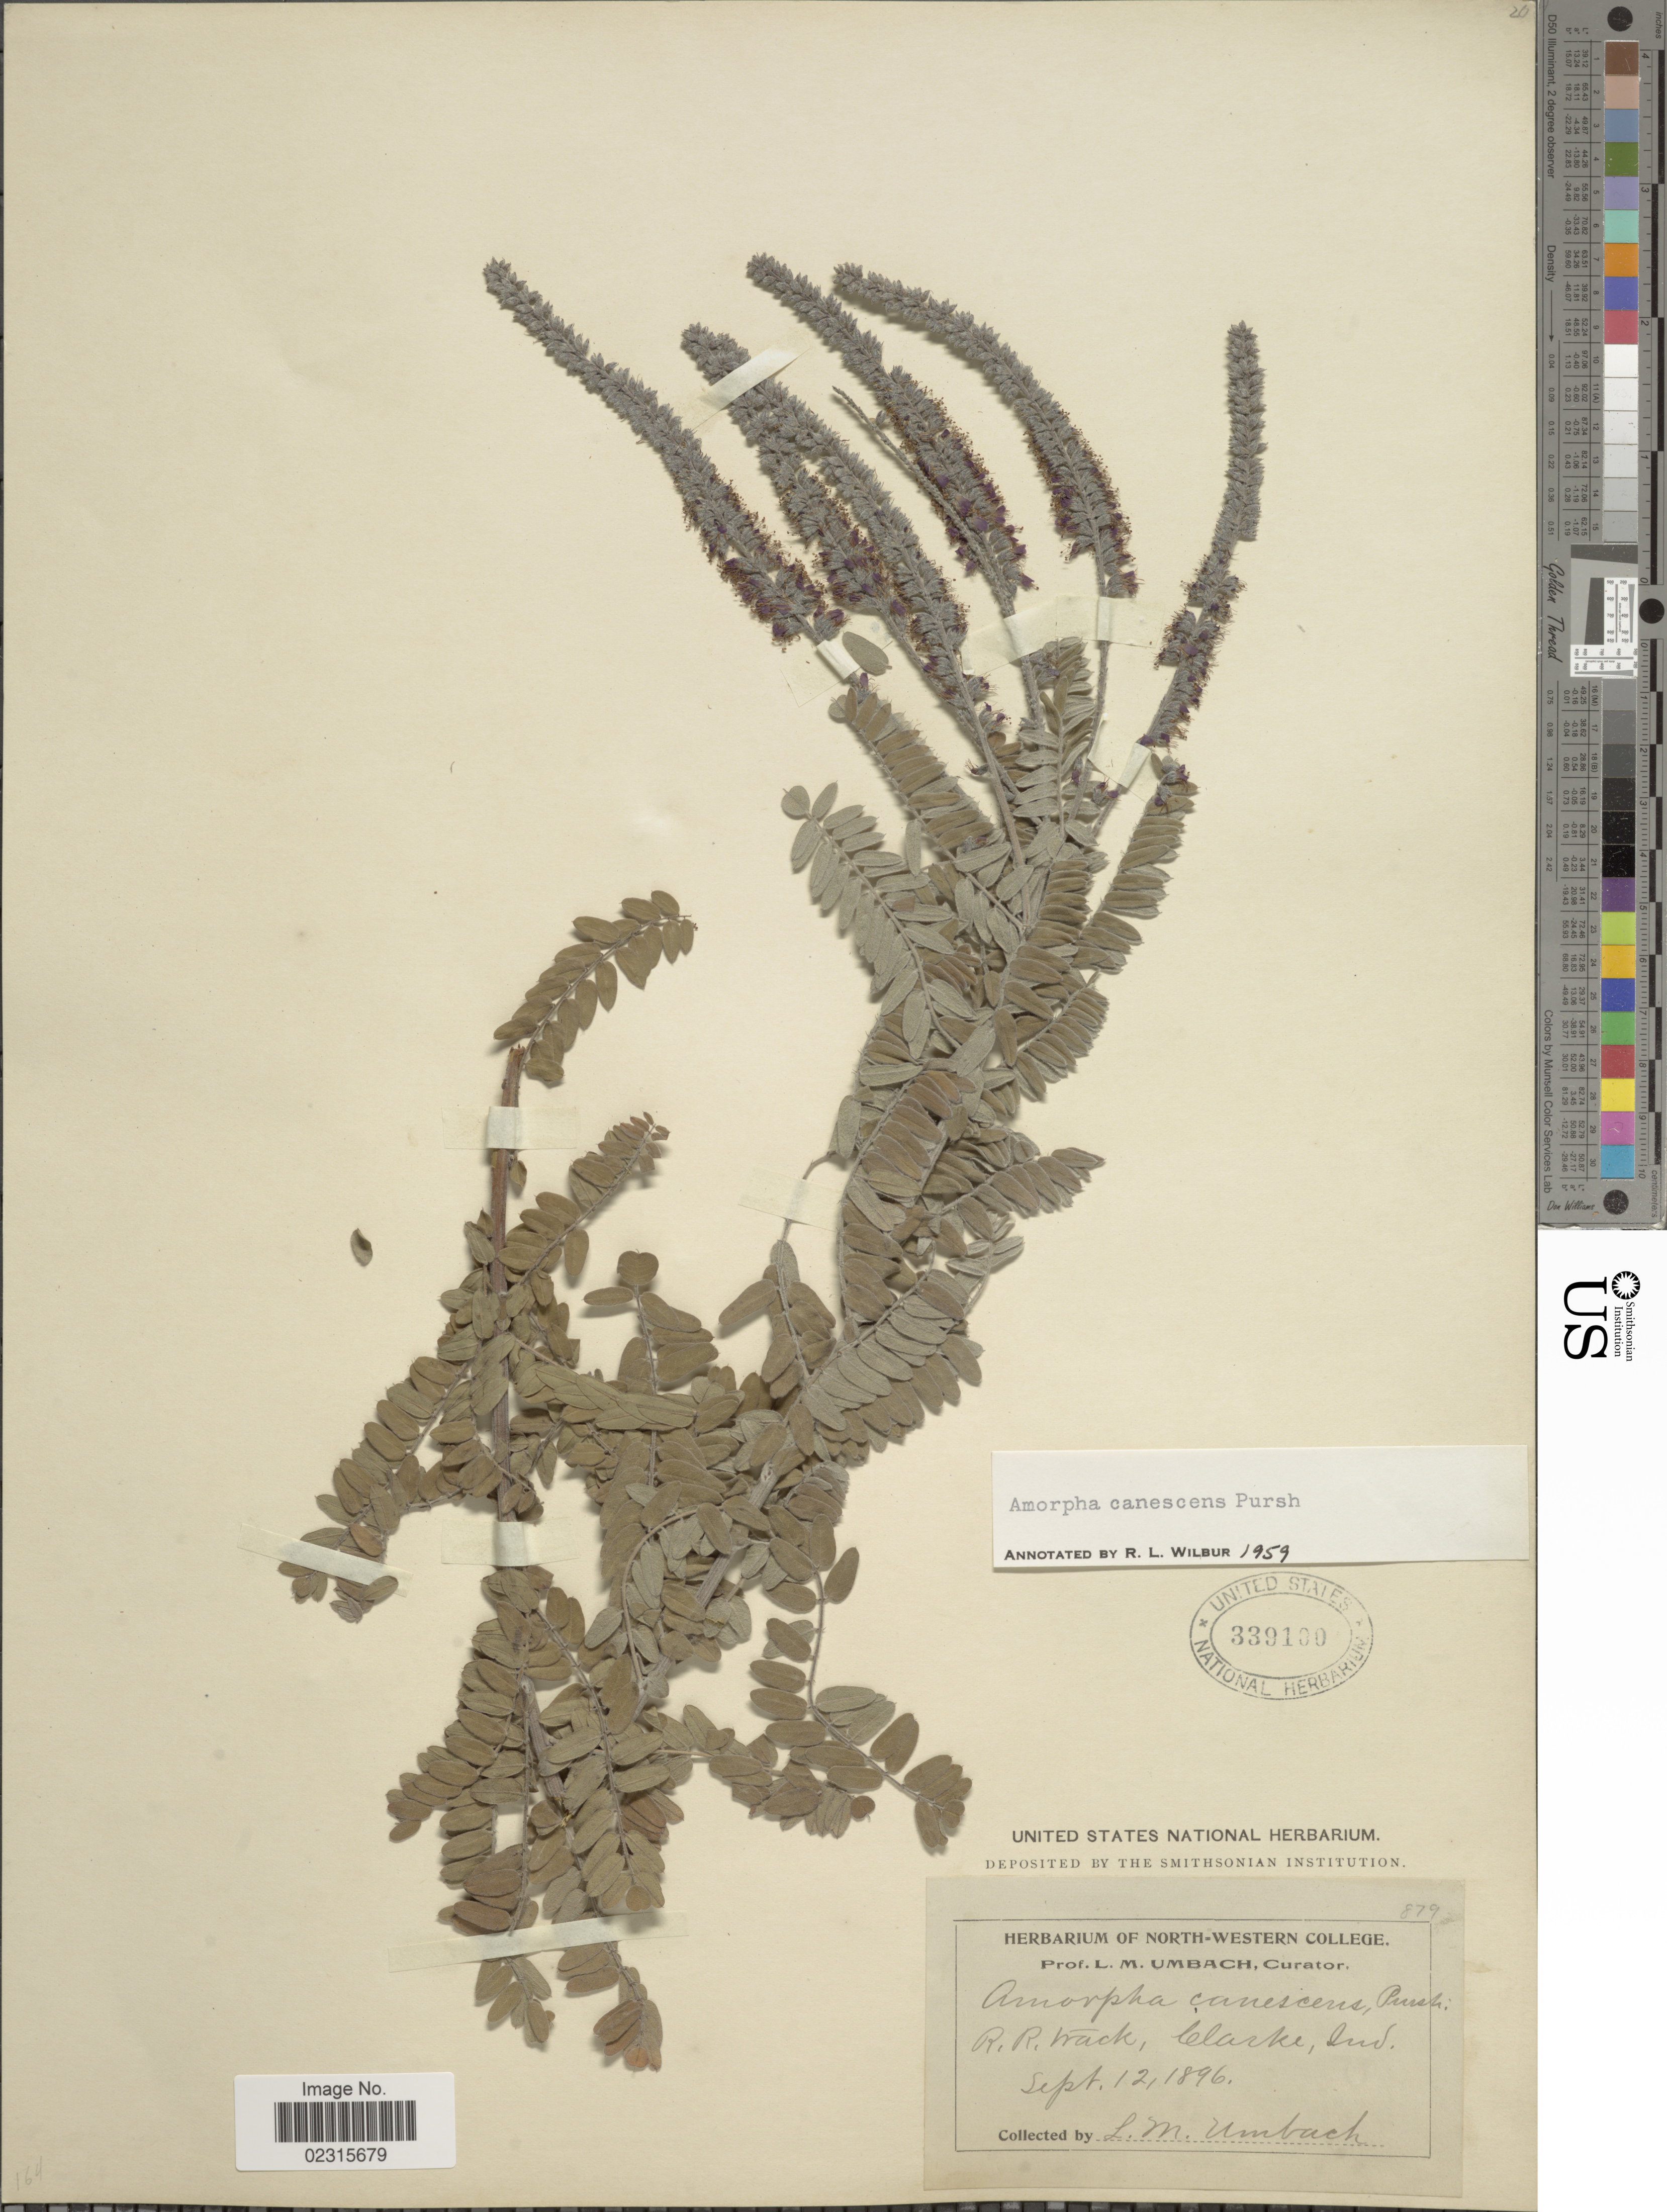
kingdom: Plantae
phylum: Tracheophyta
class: Magnoliopsida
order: Fabales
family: Fabaceae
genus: Amorpha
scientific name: Amorpha canescens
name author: Pursh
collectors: L. M. Umbach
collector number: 879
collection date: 1896-09-12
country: United States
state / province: Indiana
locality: R.R. Wack, Clarke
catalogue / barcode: US 339180